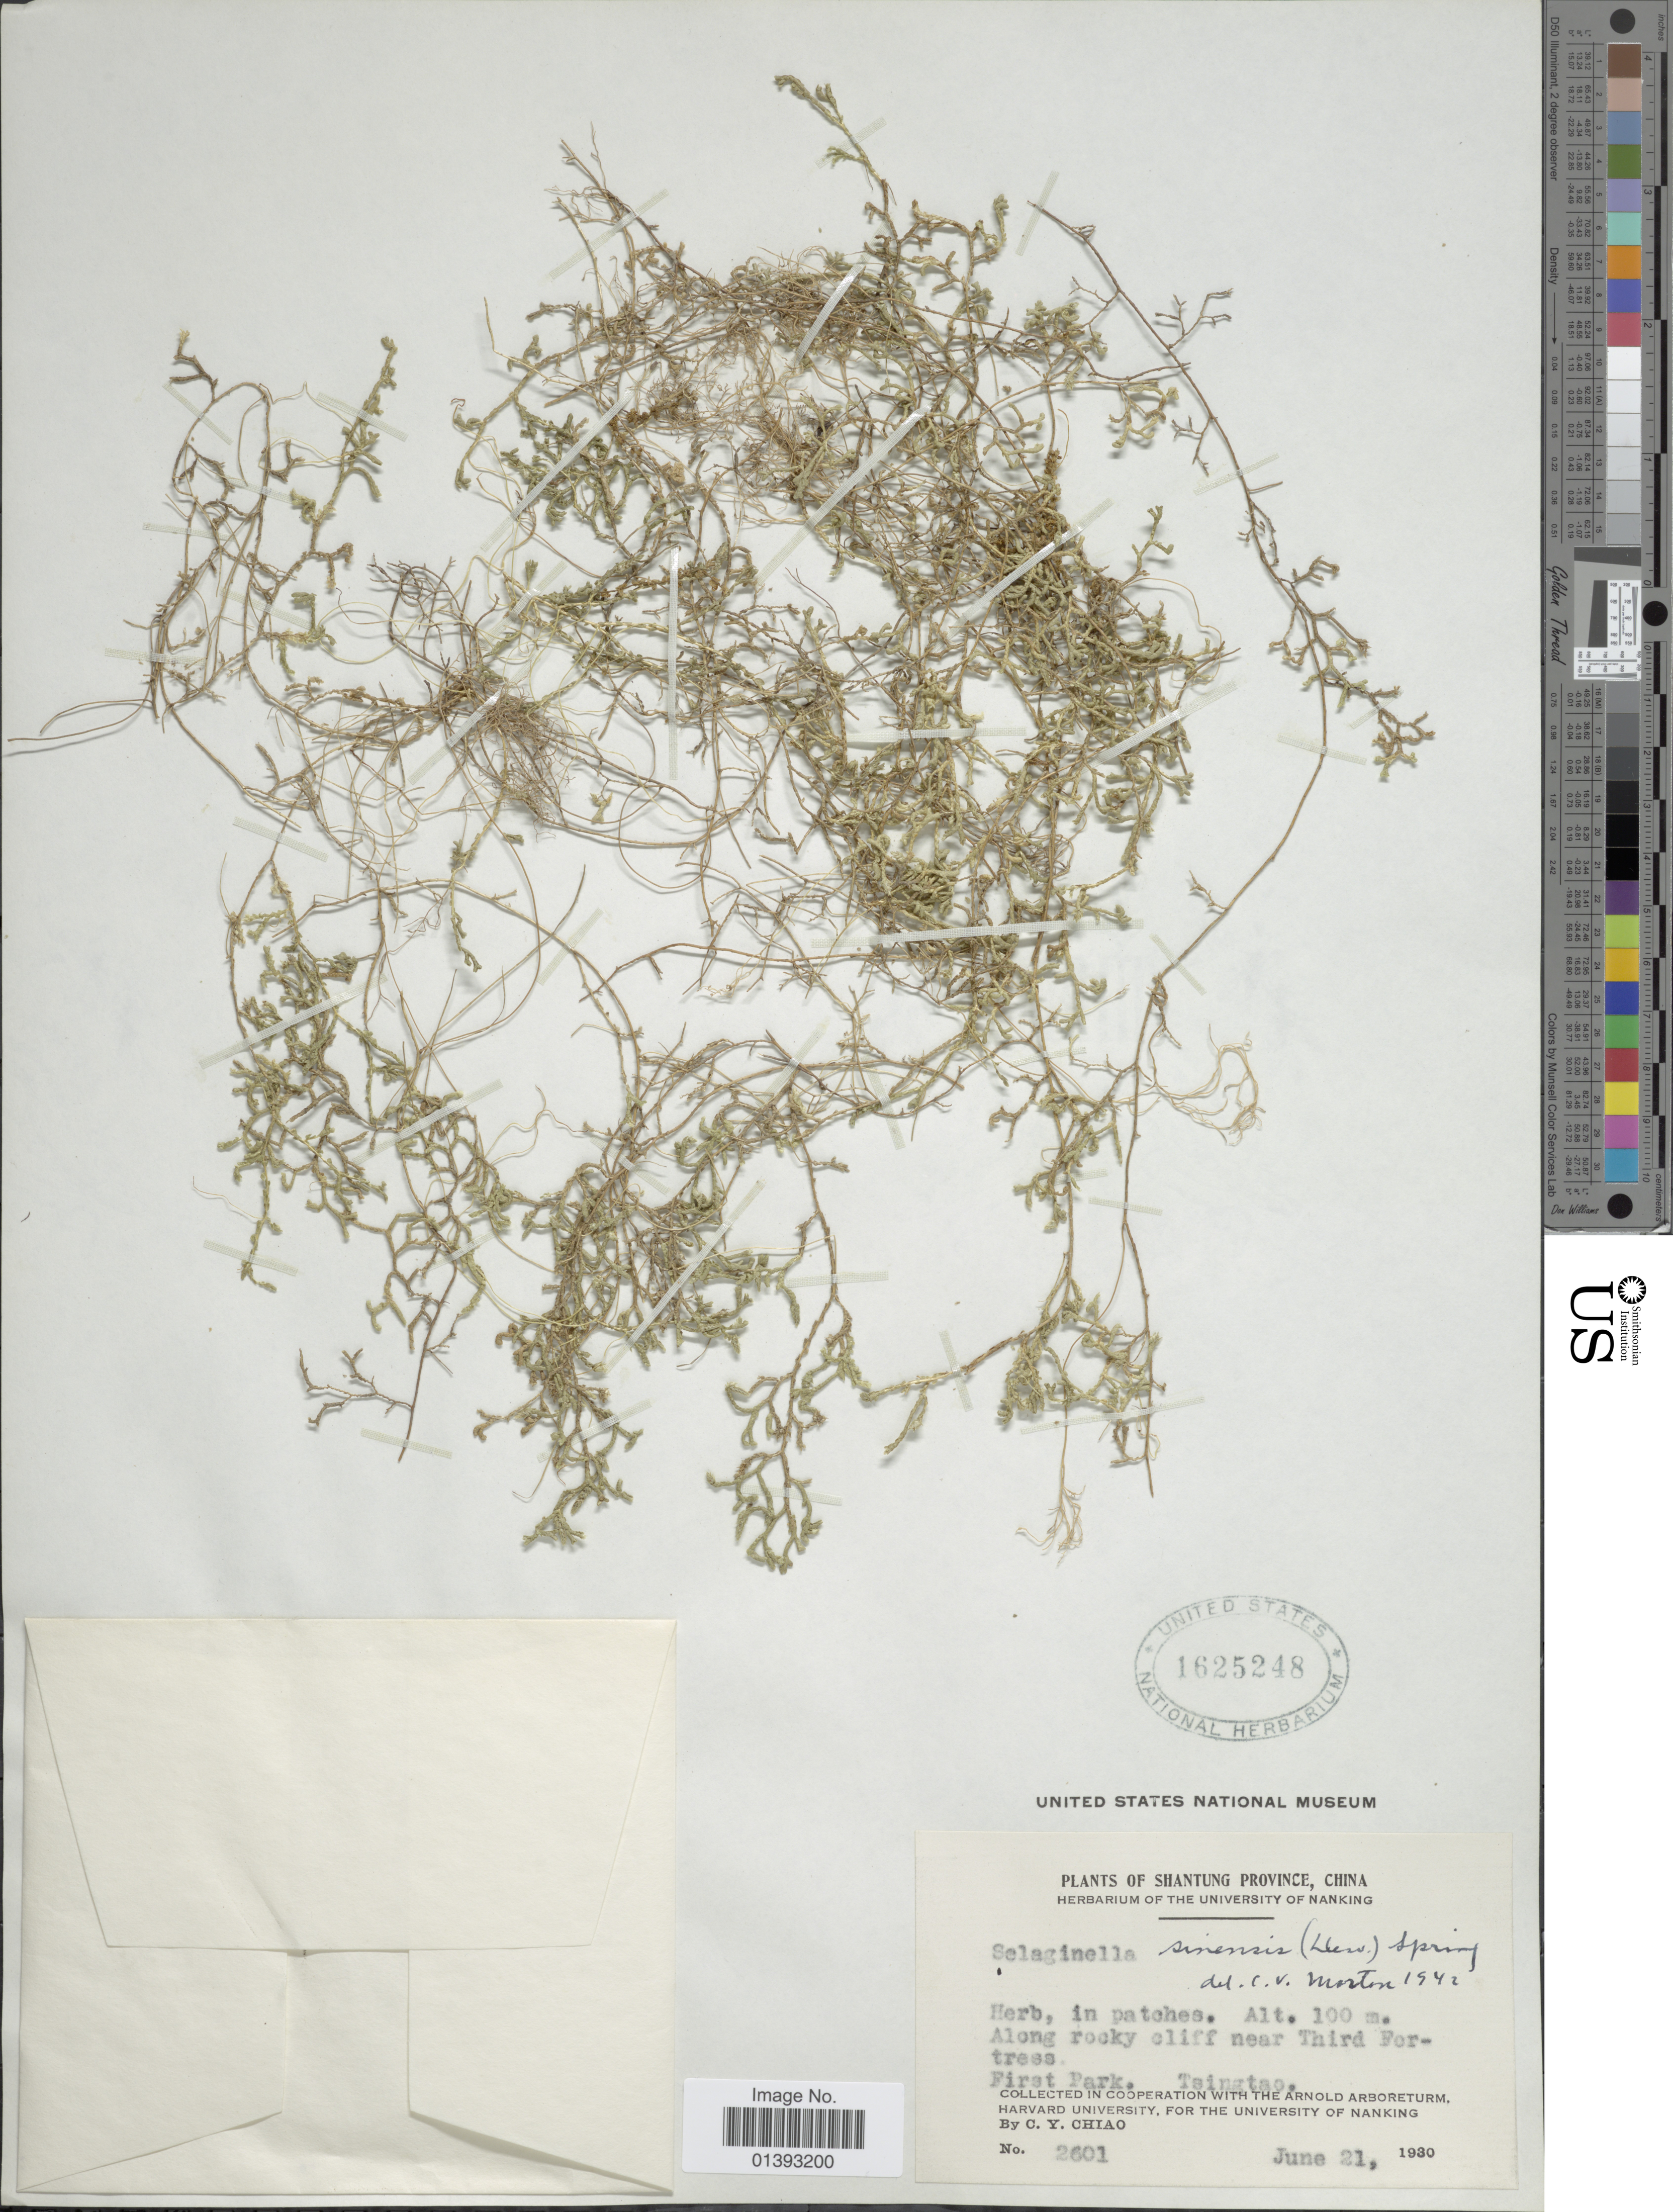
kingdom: Plantae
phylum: Tracheophyta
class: Lycopodiopsida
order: Selaginellales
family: Selaginellaceae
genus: Selaginella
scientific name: Selaginella sinensis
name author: (Desv.) Spring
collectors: C. Y. Chiao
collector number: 2601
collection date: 1930-06-21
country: China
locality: Along rocky cliff near Third Fortress, first park, Tsingtao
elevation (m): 100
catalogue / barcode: US 1625248